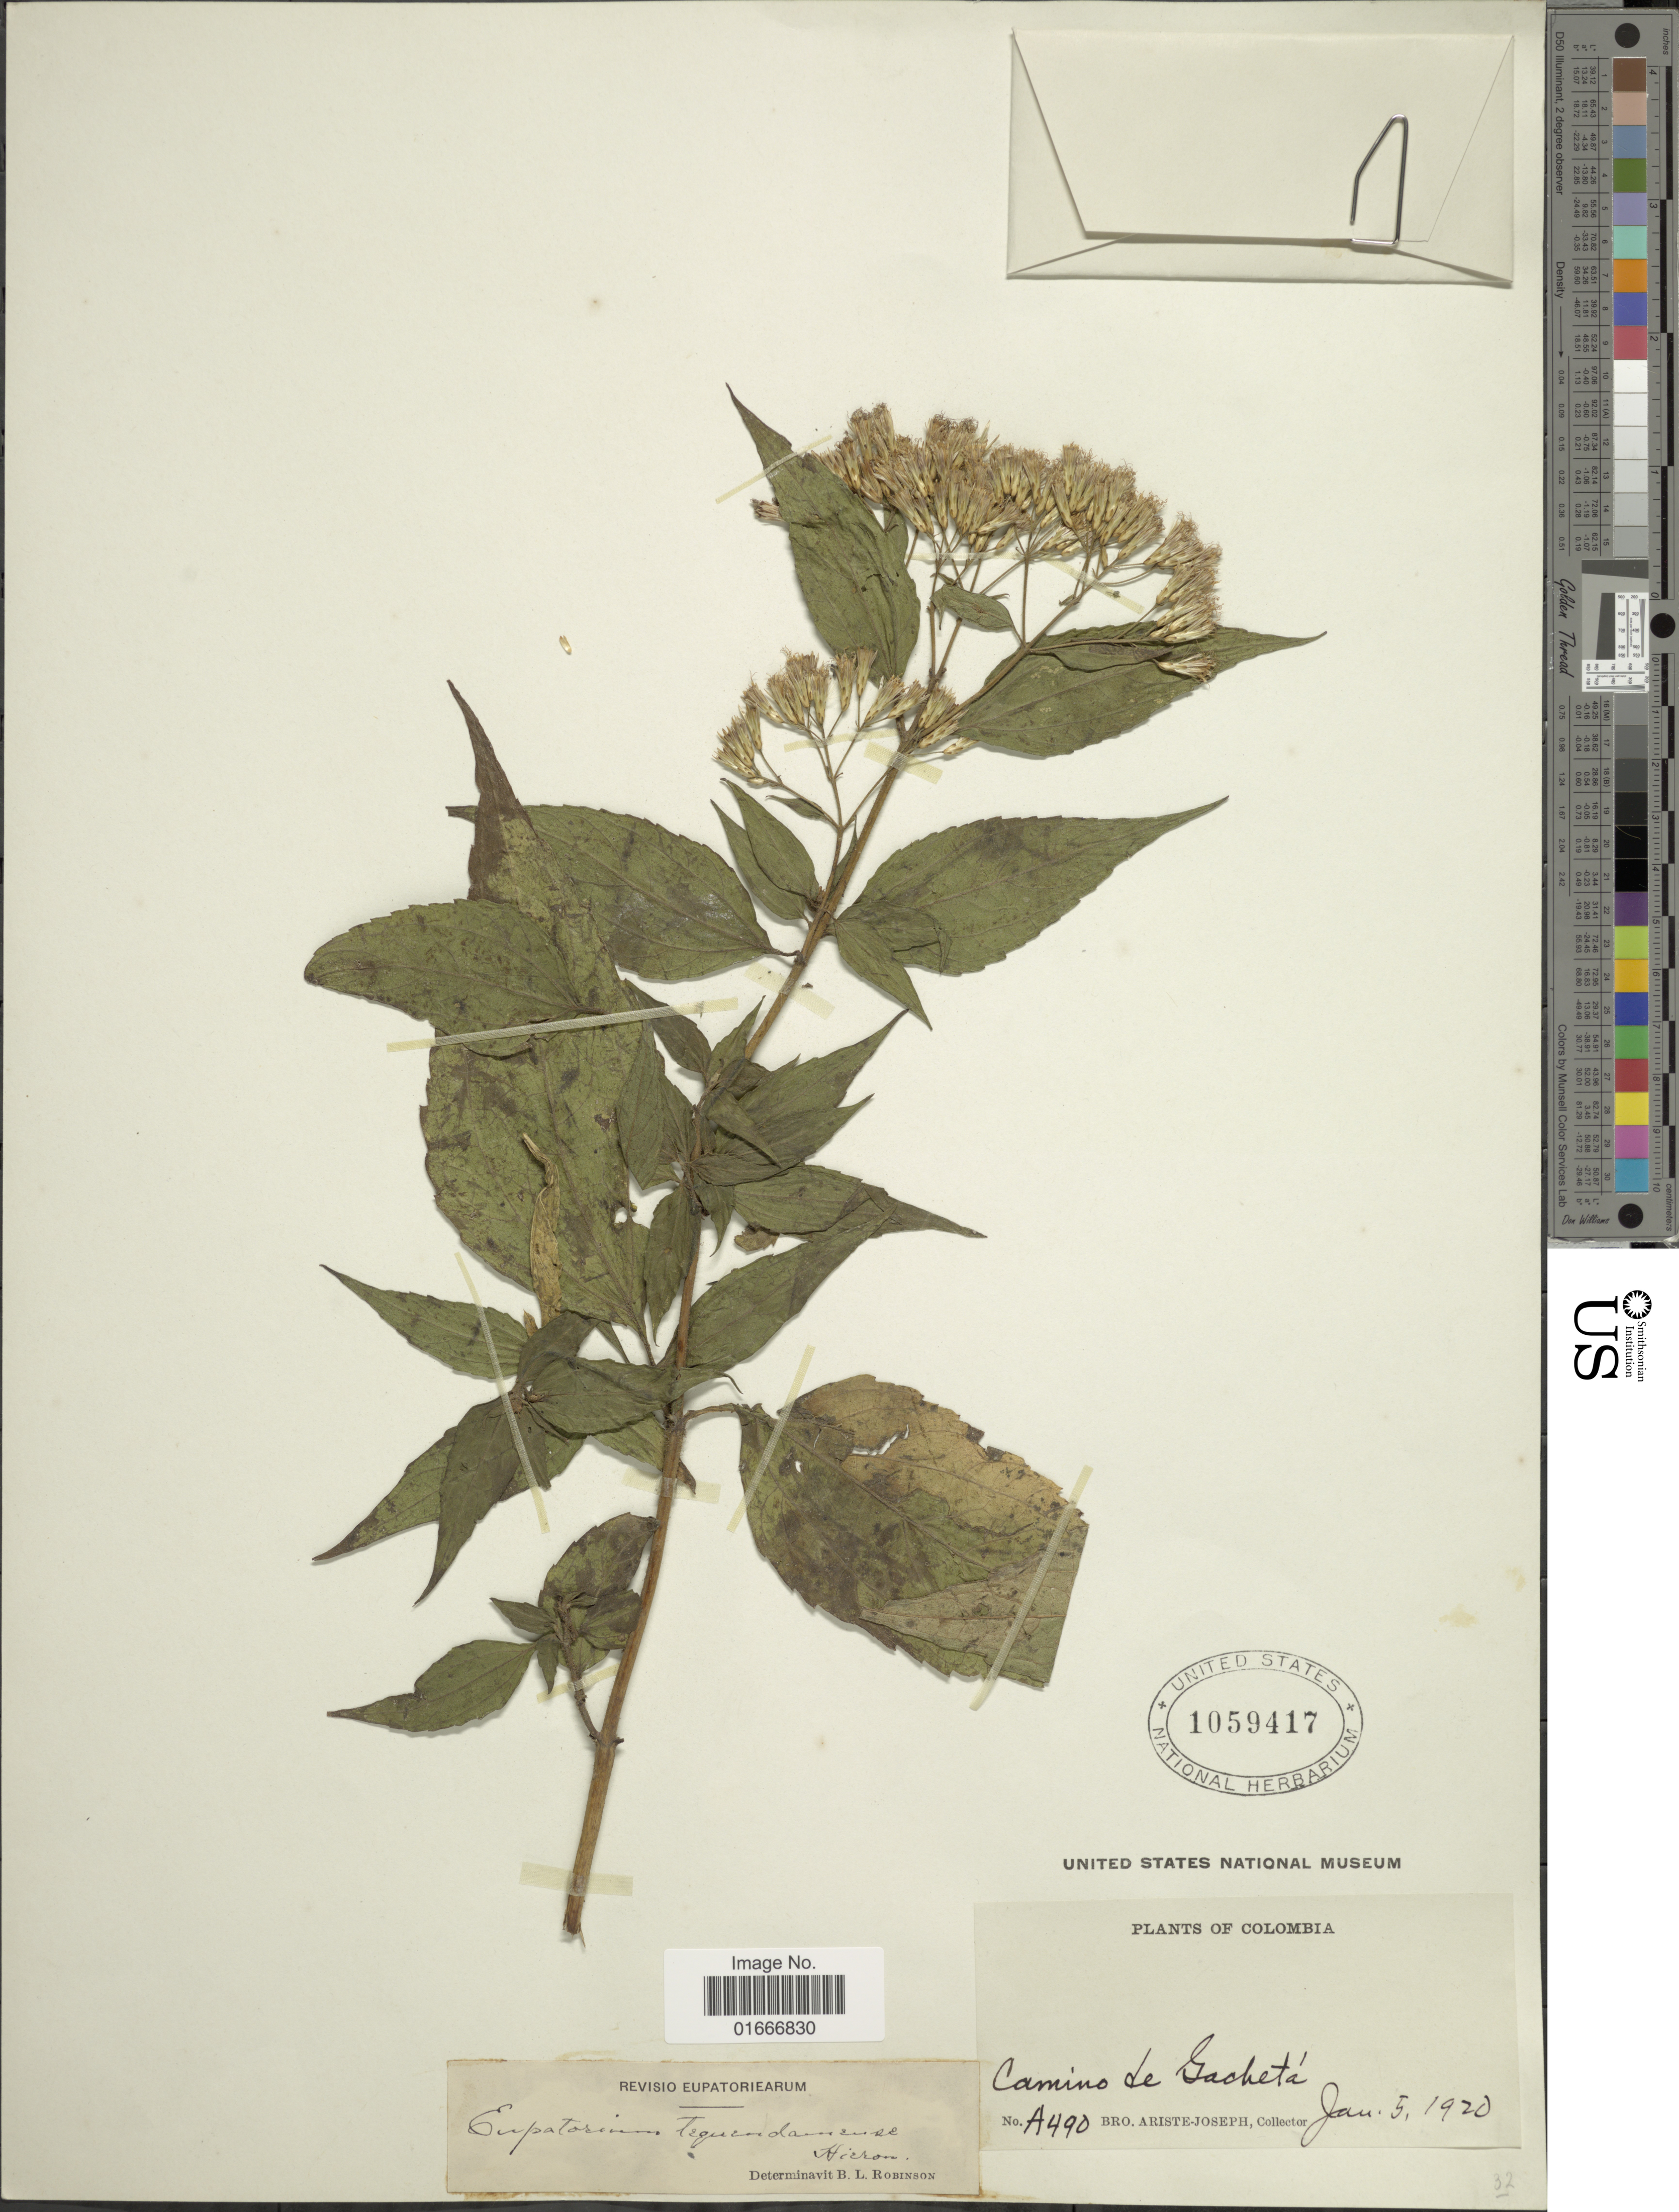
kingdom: Plantae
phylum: Tracheophyta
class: Magnoliopsida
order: Asterales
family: Asteraceae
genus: Chromolaena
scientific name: Chromolaena subscandens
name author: (Hieron.) R.M. King & H. Rob.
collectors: Bro. Ariste-Joseph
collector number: A490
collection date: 1920-01-05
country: Colombia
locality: Colombia. Camino de Sacheta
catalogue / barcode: US 1059417